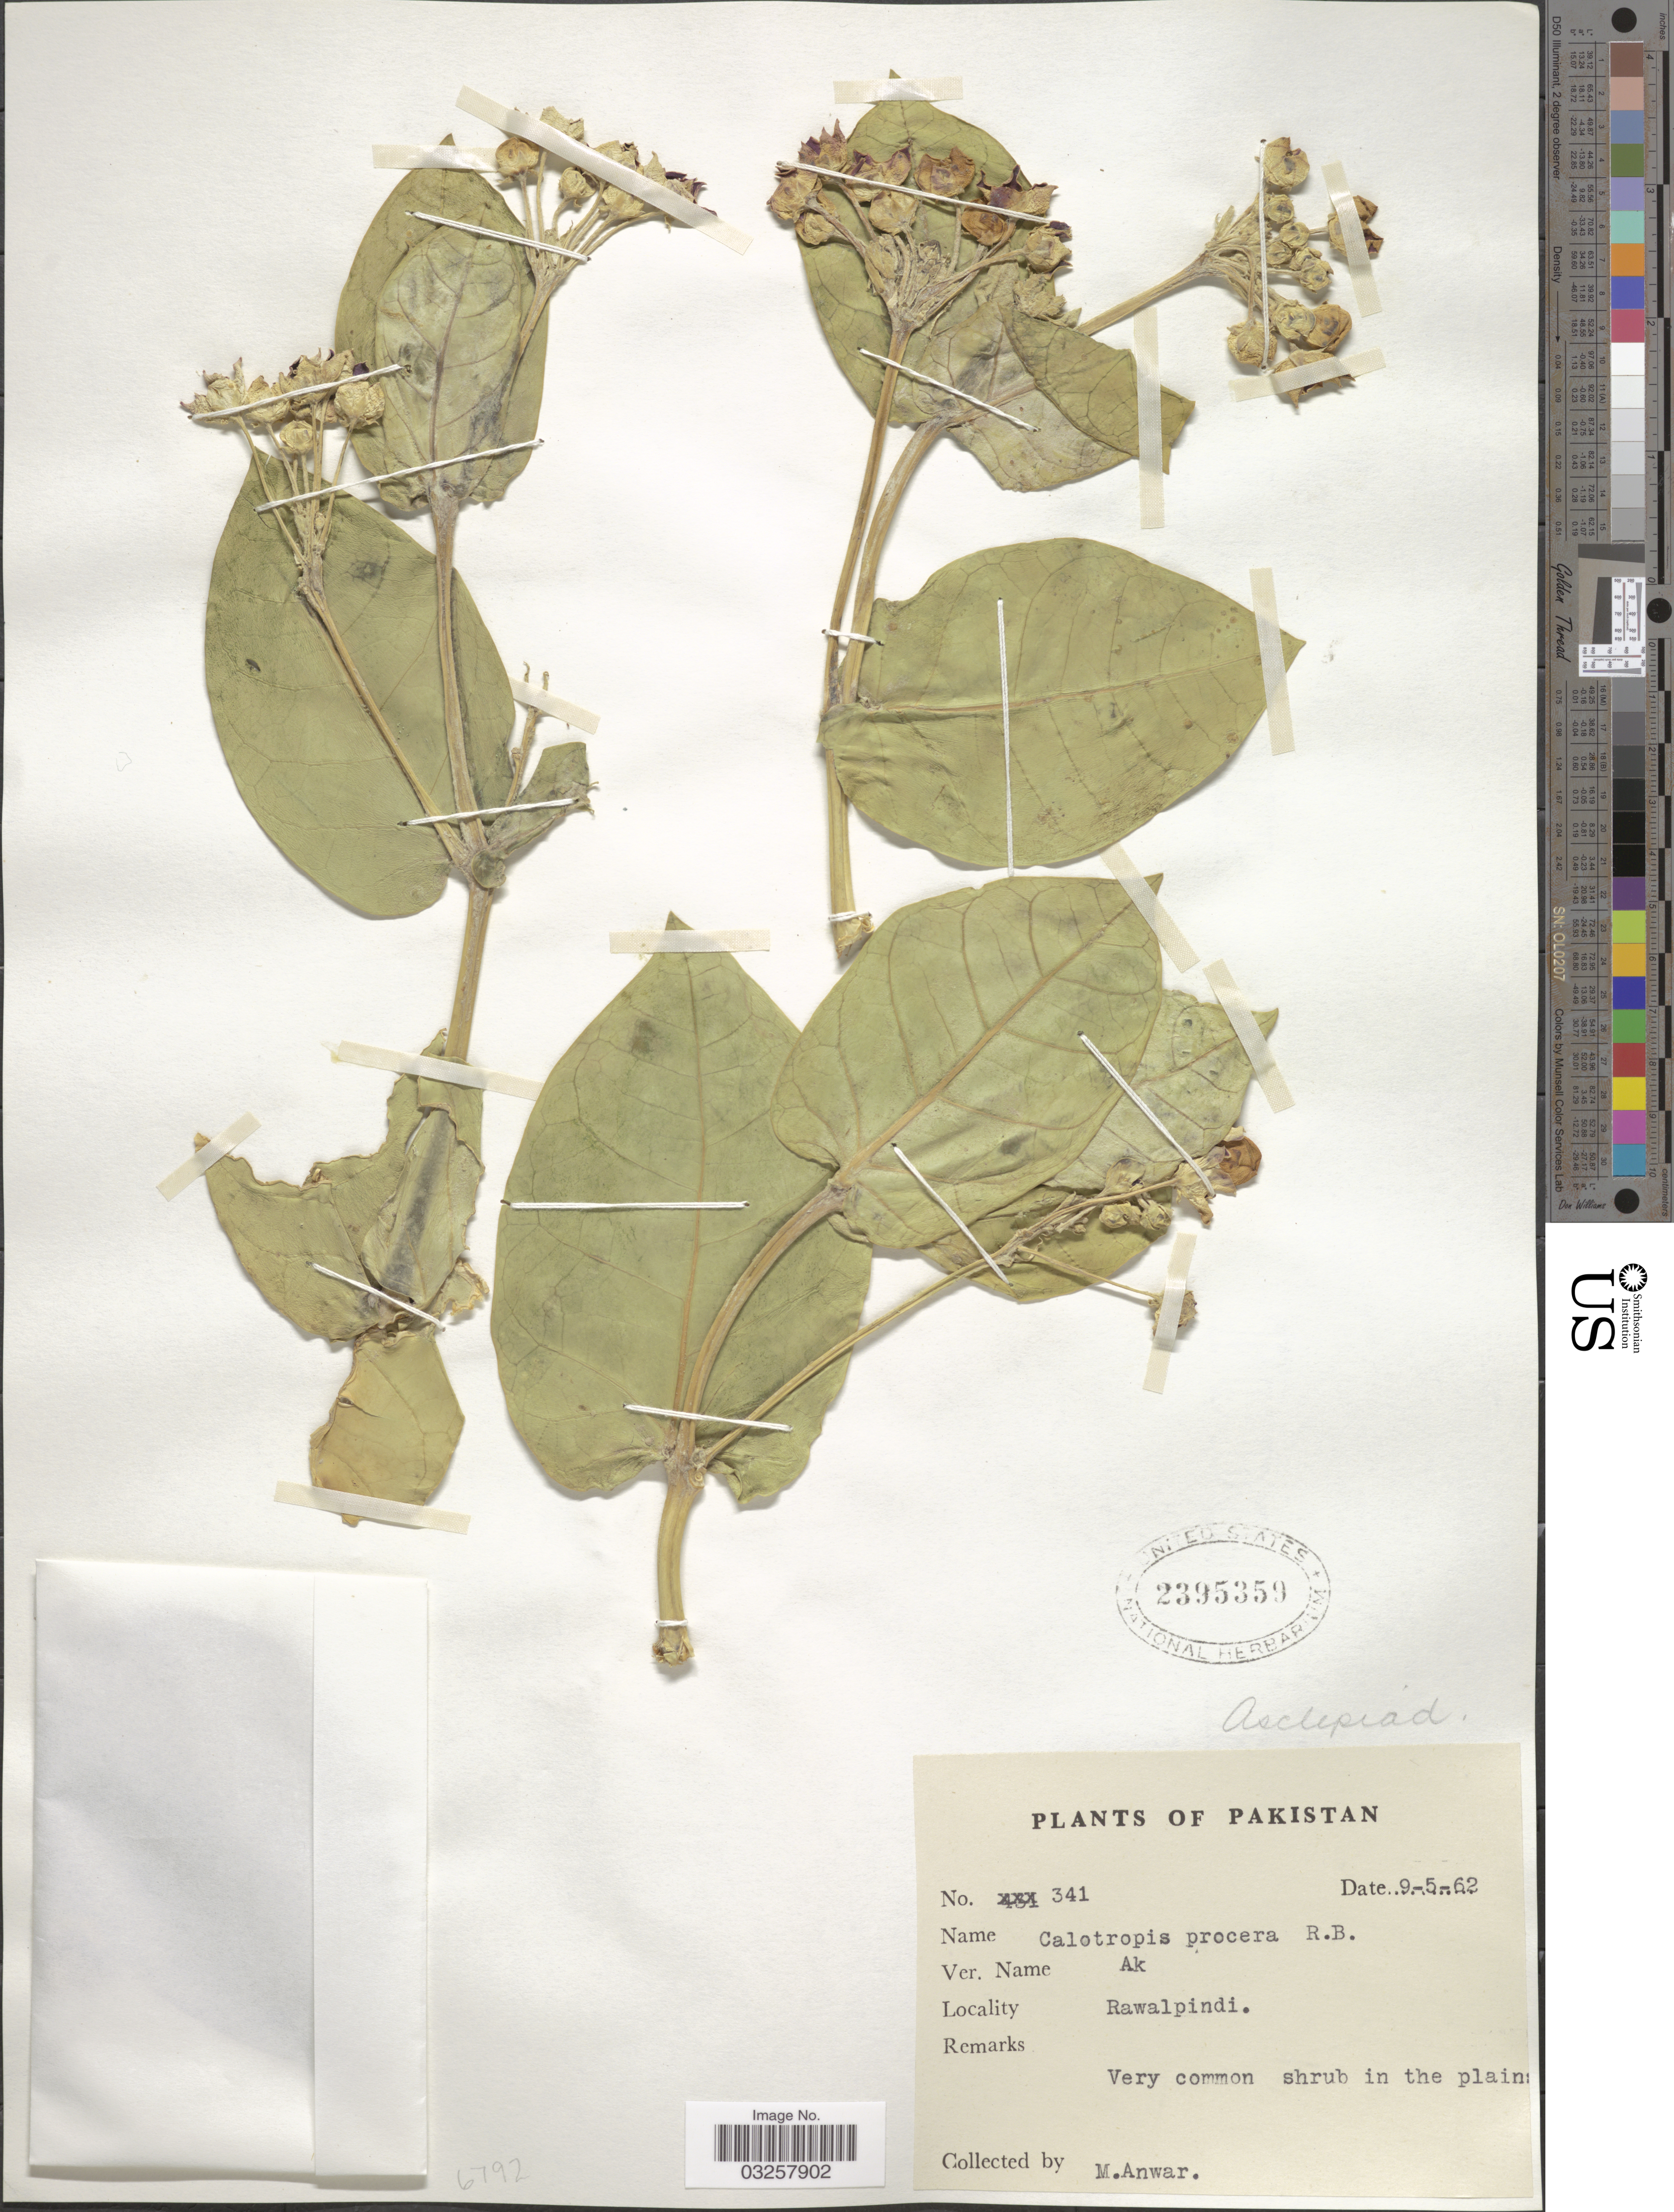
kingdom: Plantae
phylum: Tracheophyta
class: Magnoliopsida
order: Gentianales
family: Apocynaceae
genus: Calotropis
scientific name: Calotropis procera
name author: (Aiton) W.T. Aiton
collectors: M. Anwar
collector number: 341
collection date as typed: Transcribed d/m/y: 9/5/62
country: Pakistan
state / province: Punjab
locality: Rawalpindi.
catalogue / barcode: US 2395359